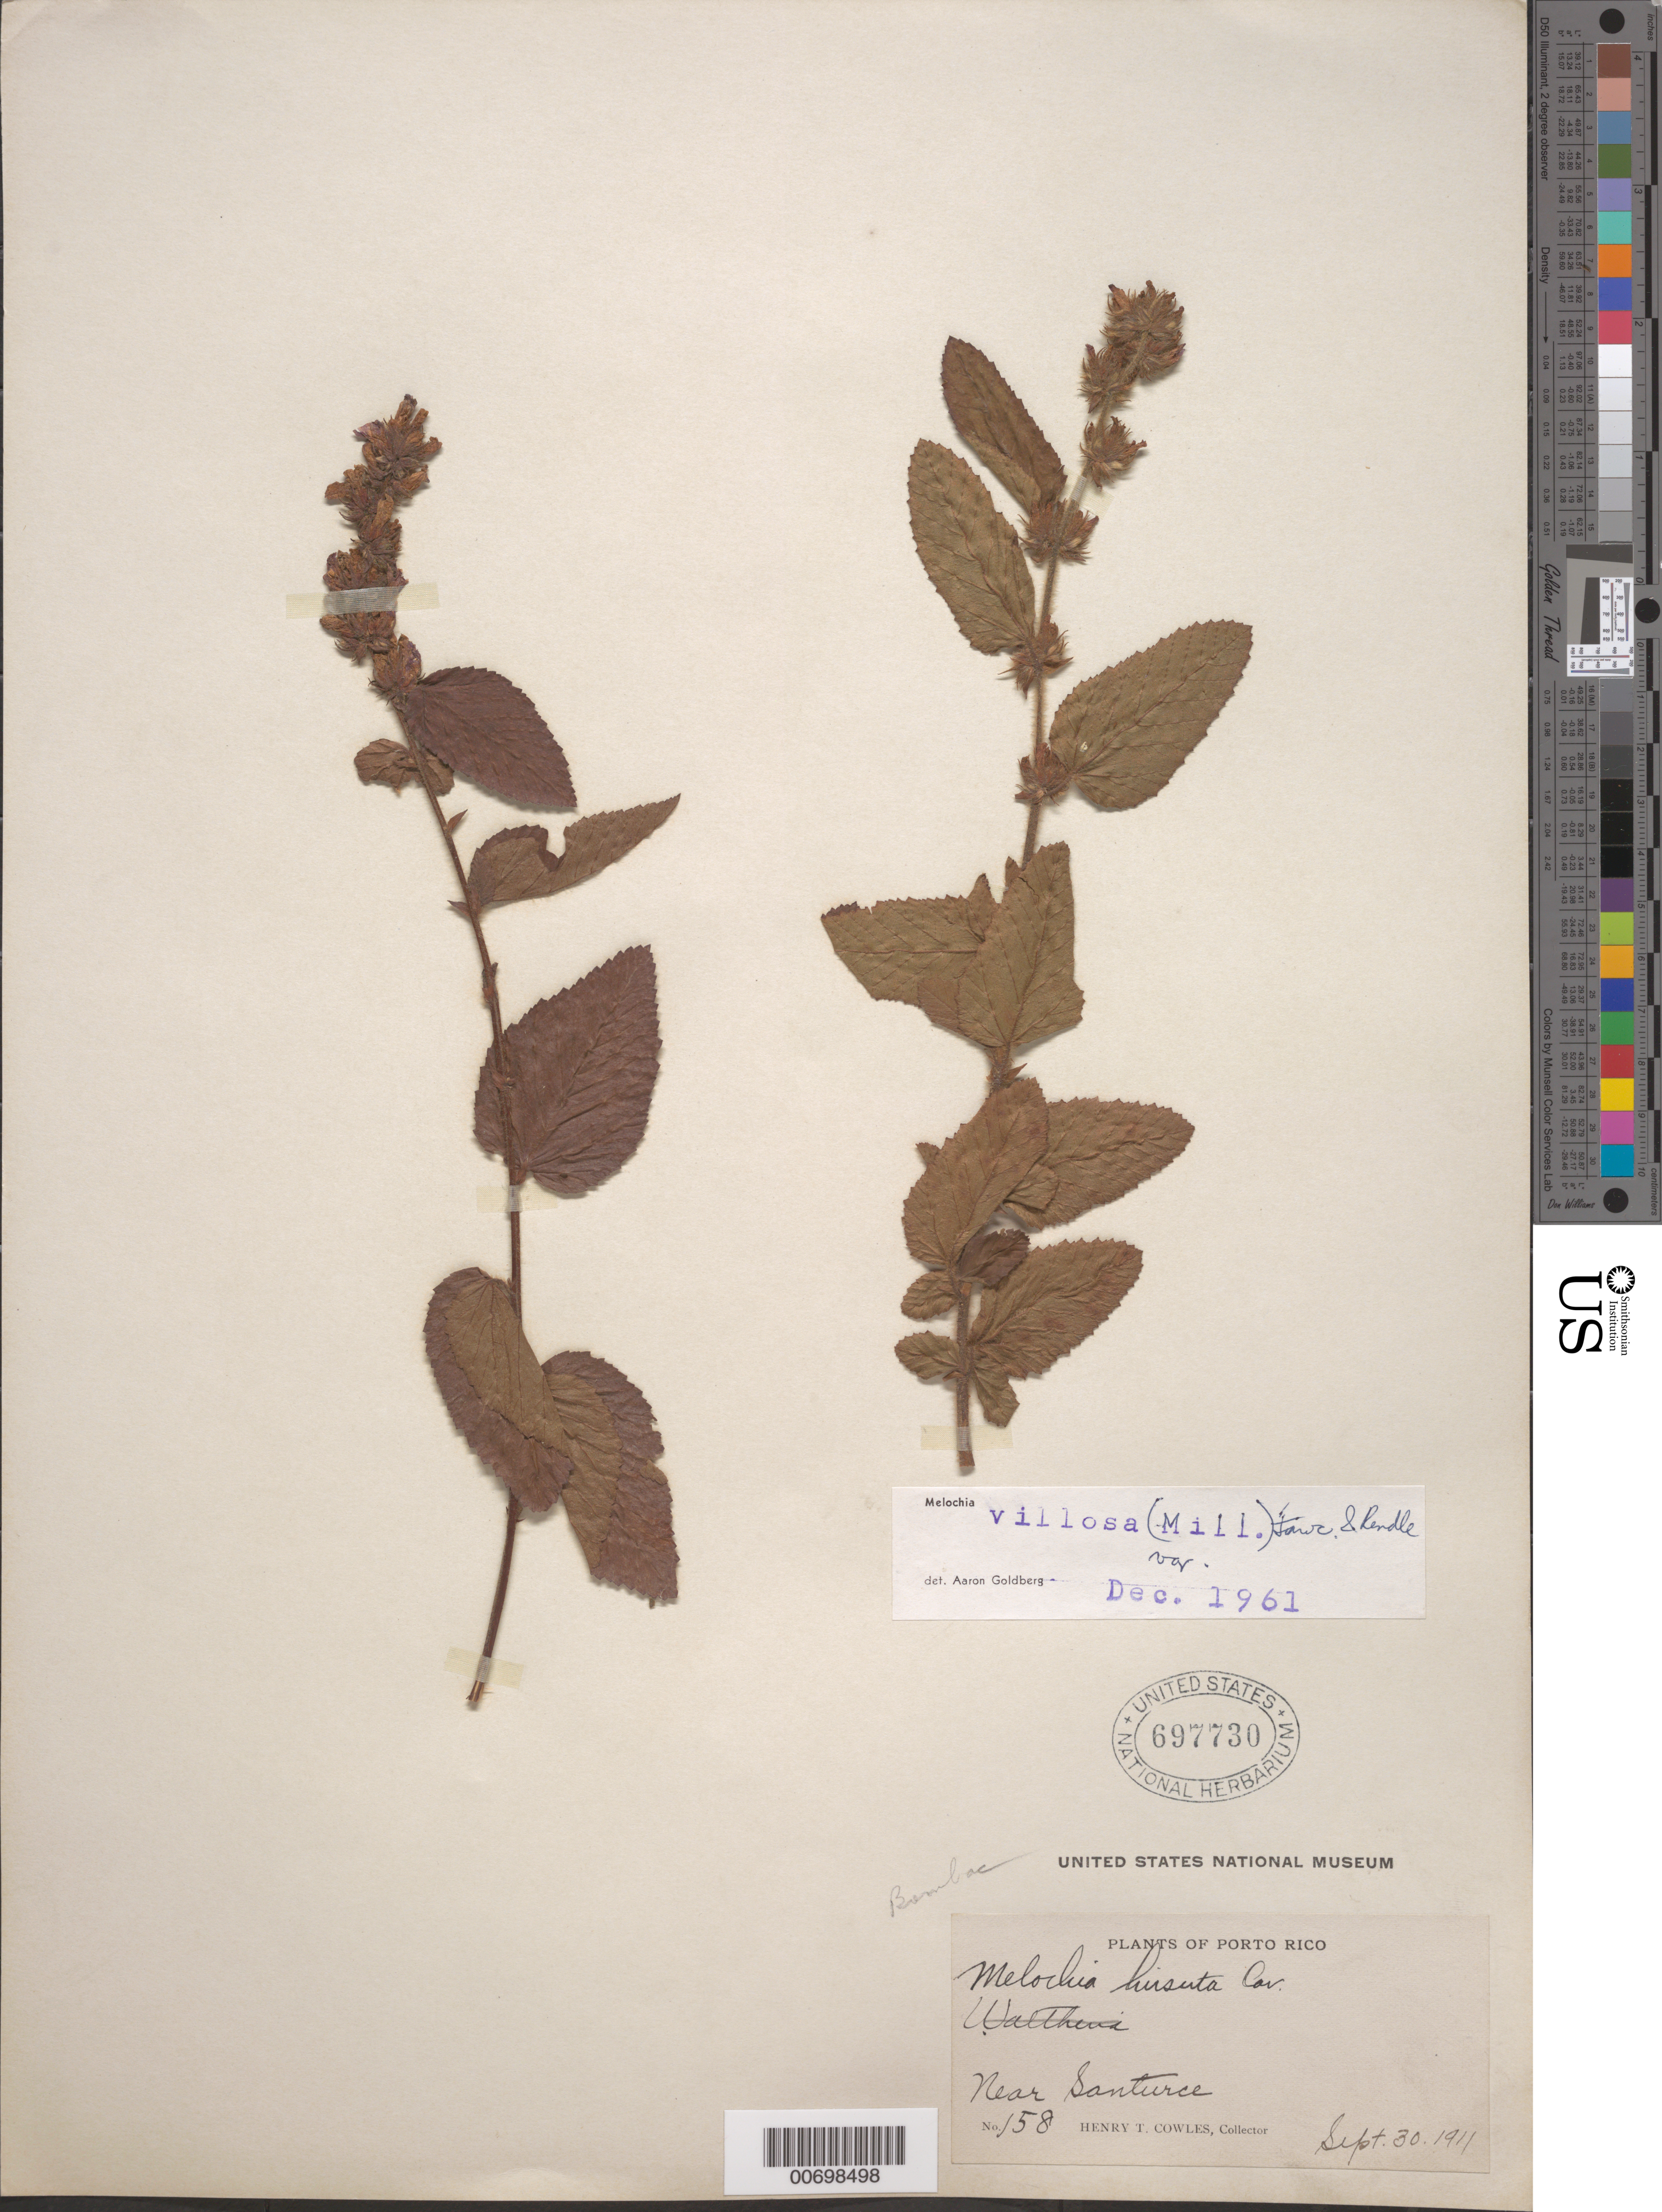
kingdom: Plantae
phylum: Tracheophyta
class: Magnoliopsida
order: Malvales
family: Malvaceae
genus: Melochia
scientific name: Melochia spicata var. spicata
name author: (L.) Fryxell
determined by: Dorr, L. J., (BOT), Smithsonian Institution - National Museum of Natural History (UNITED STATES)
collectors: H. Cowles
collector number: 158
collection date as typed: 30 Sep 1911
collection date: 1911-09-30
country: Puerto Rico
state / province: San Juan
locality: Santurce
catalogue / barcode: US 697730